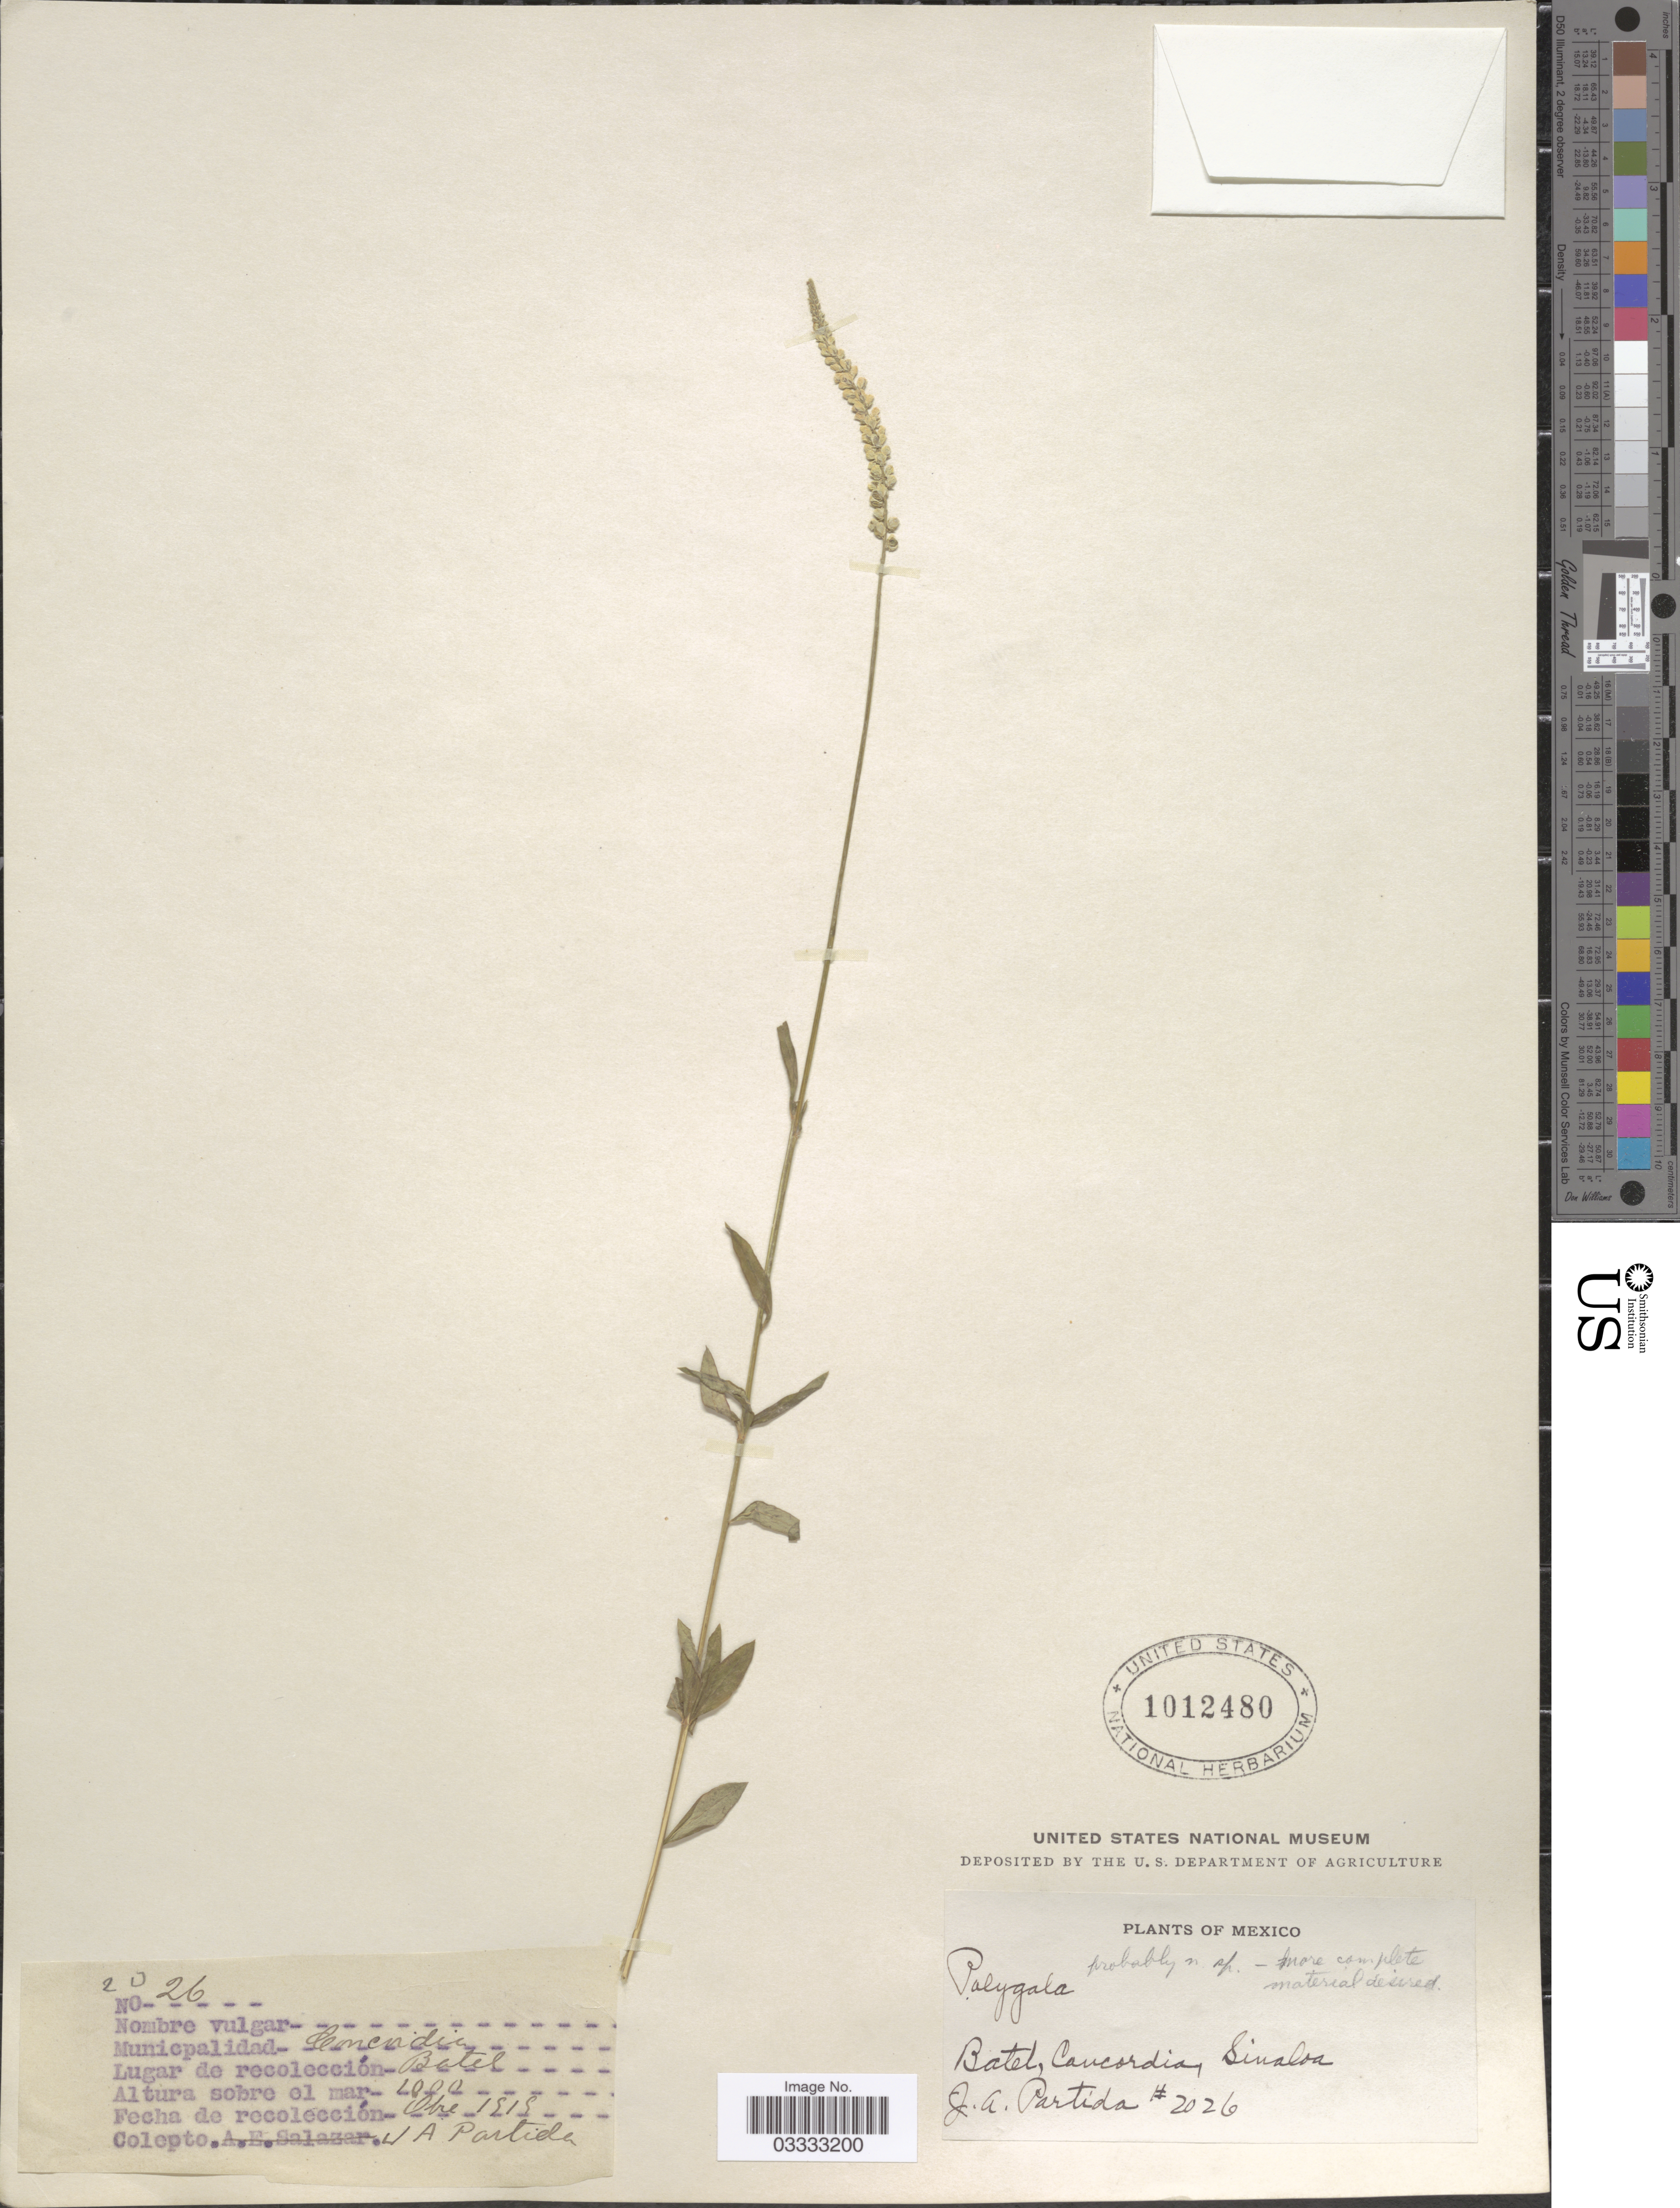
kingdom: Plantae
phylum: Tracheophyta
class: Magnoliopsida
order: Fabales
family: Polygalaceae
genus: Polygala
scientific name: Polygala sp.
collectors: J. Partida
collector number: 2026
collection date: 1919-10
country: Mexico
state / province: Sinaloa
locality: Batel, Municpalidad Concordia.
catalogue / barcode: US 1012480